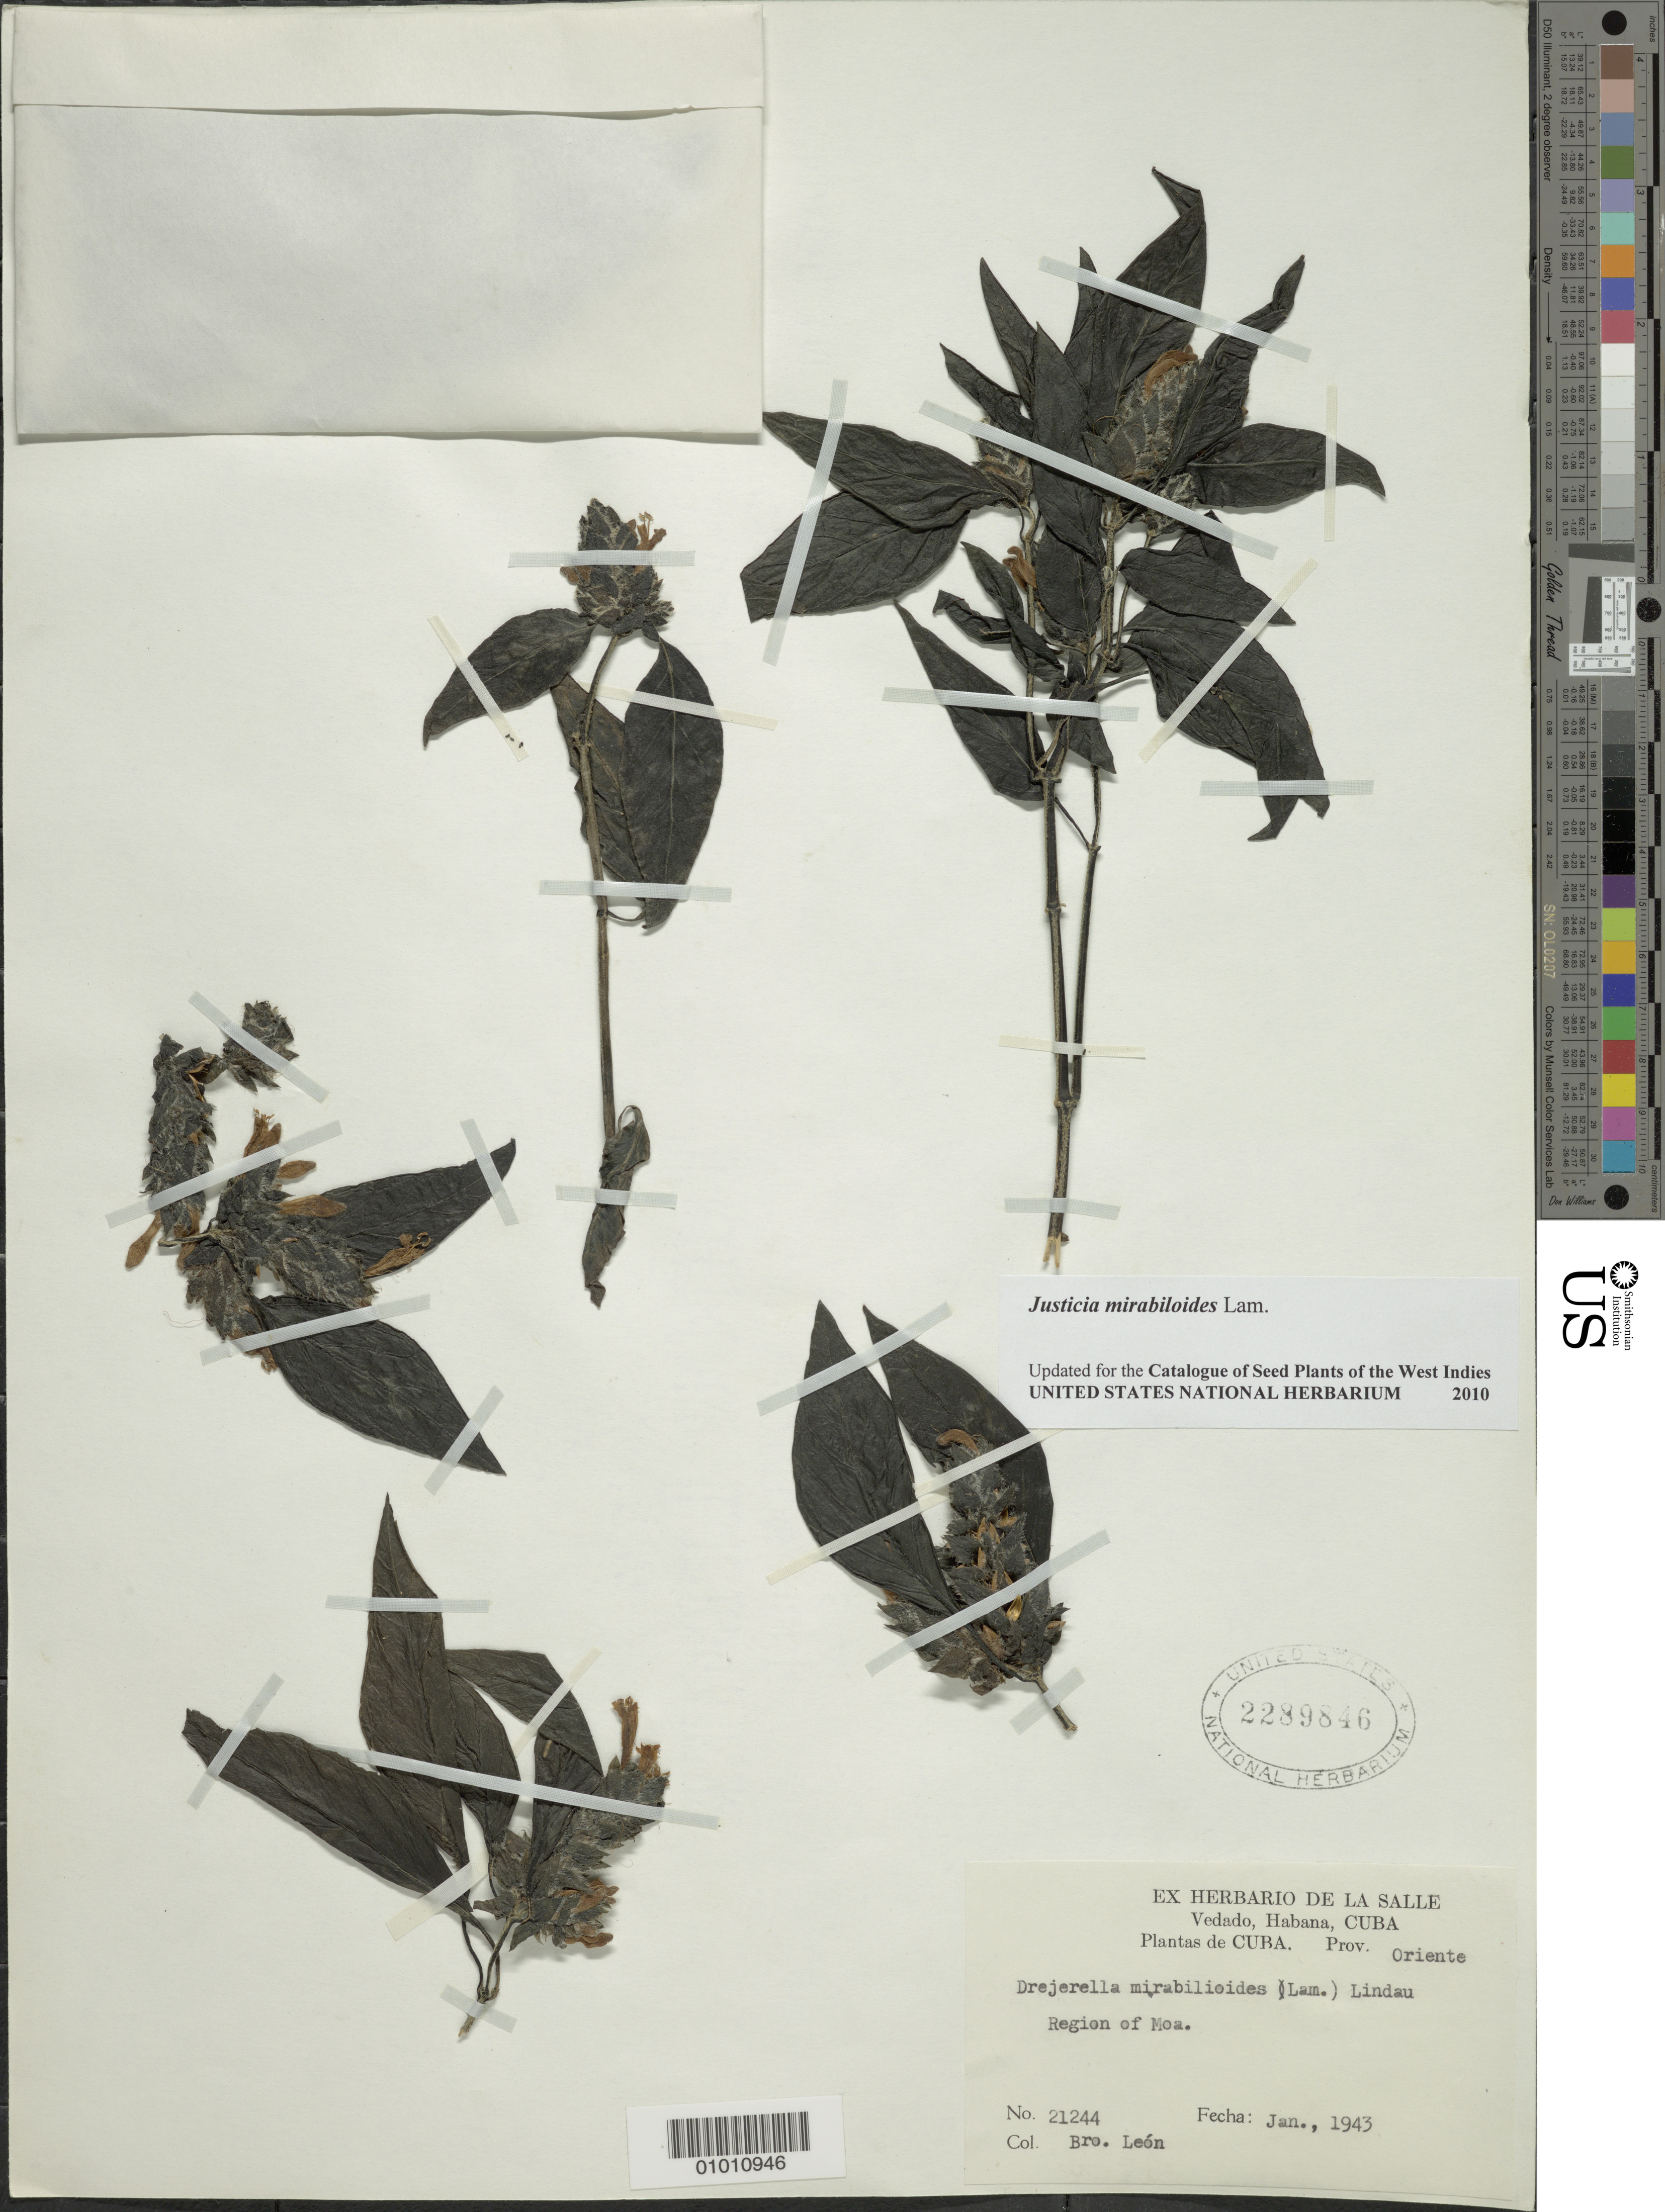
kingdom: Plantae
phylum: Tracheophyta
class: Magnoliopsida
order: Lamiales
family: Acanthaceae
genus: Justicia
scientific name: Justicia mirabiloides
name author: Lam.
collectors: Bro. León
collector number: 21244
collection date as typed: Jan 1943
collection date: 1943-01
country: Cuba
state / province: Holguín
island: Cuba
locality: Region of Moa [Oriente]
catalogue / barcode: US 2289846